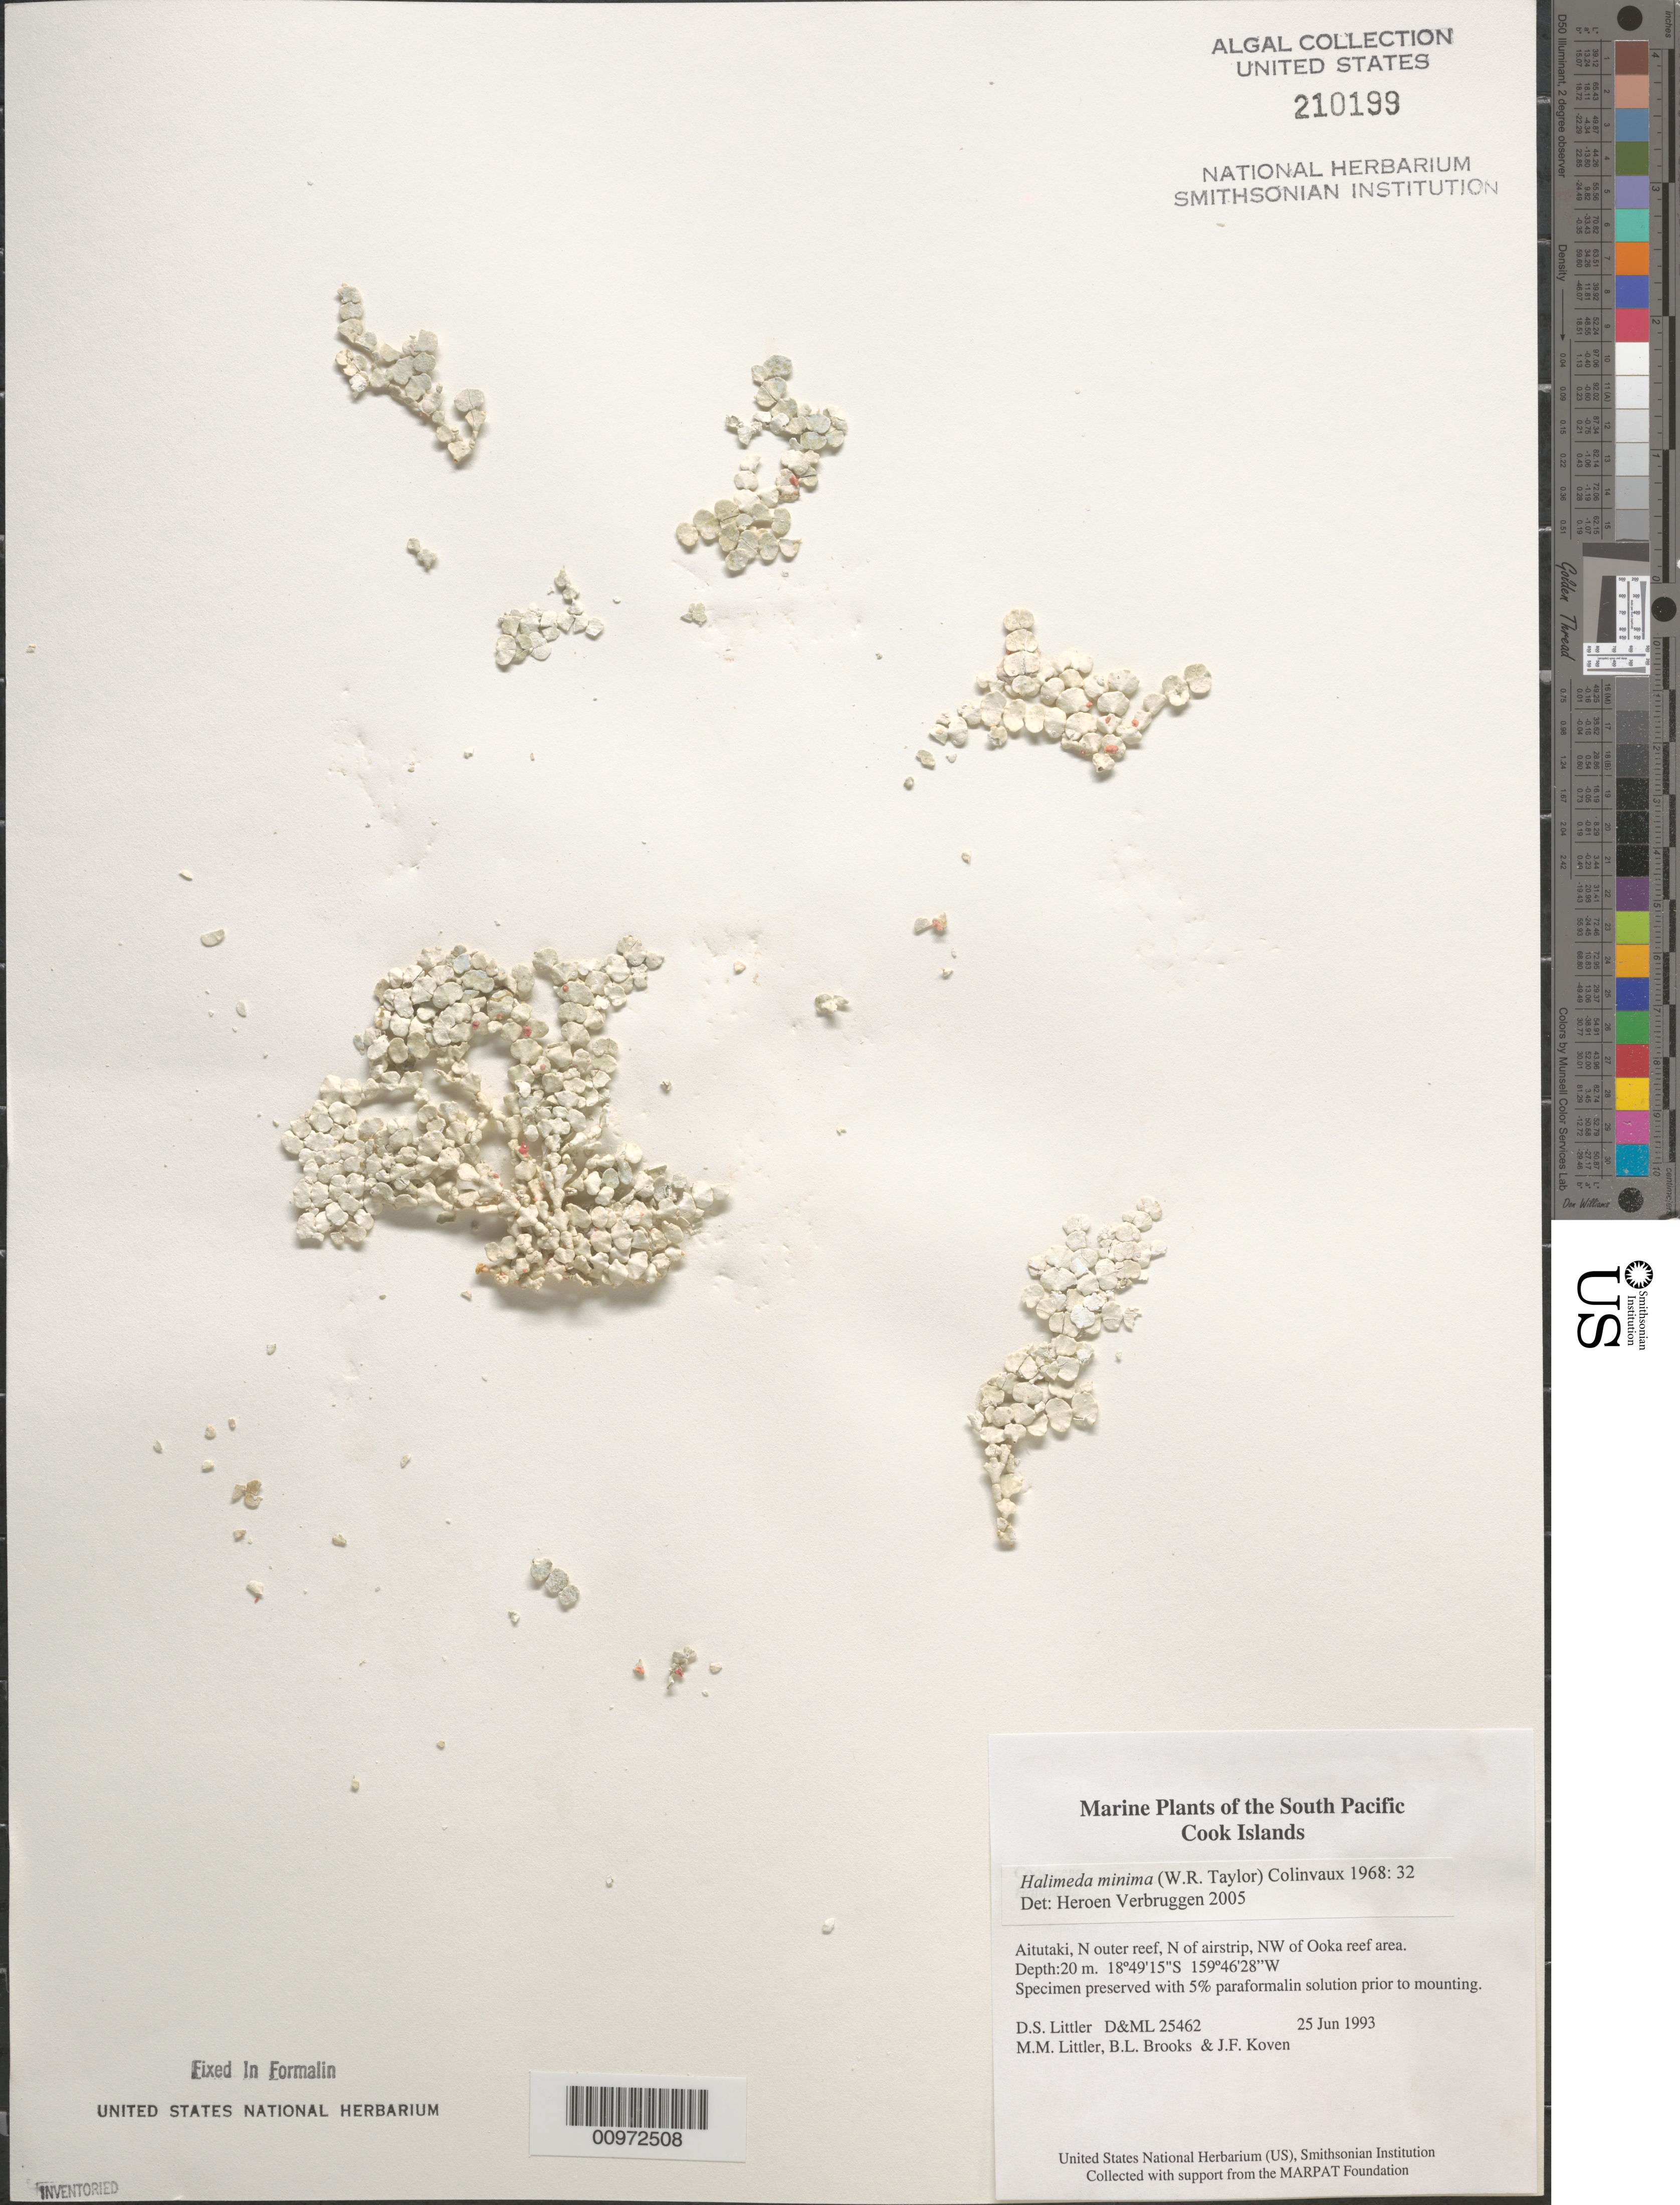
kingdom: Plantae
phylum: Chlorophyta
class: Ulvophyceae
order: Bryopsidales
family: Halimedaceae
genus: Halimeda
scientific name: Halimeda minima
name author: (W.R. Taylor) Hillis-Colinvaux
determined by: Verbruggen, H.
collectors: D. S. Littler, M. M. Littler, B. Brooks & J. Koven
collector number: D&ML 25462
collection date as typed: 25 Jun 1993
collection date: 1993-06-25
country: Cook Islands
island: Aitutaki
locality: North outer reef, north of airstrip, northwest of Ooka reef area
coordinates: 18 49'15"S, 159 46'28"W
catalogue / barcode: US 210199